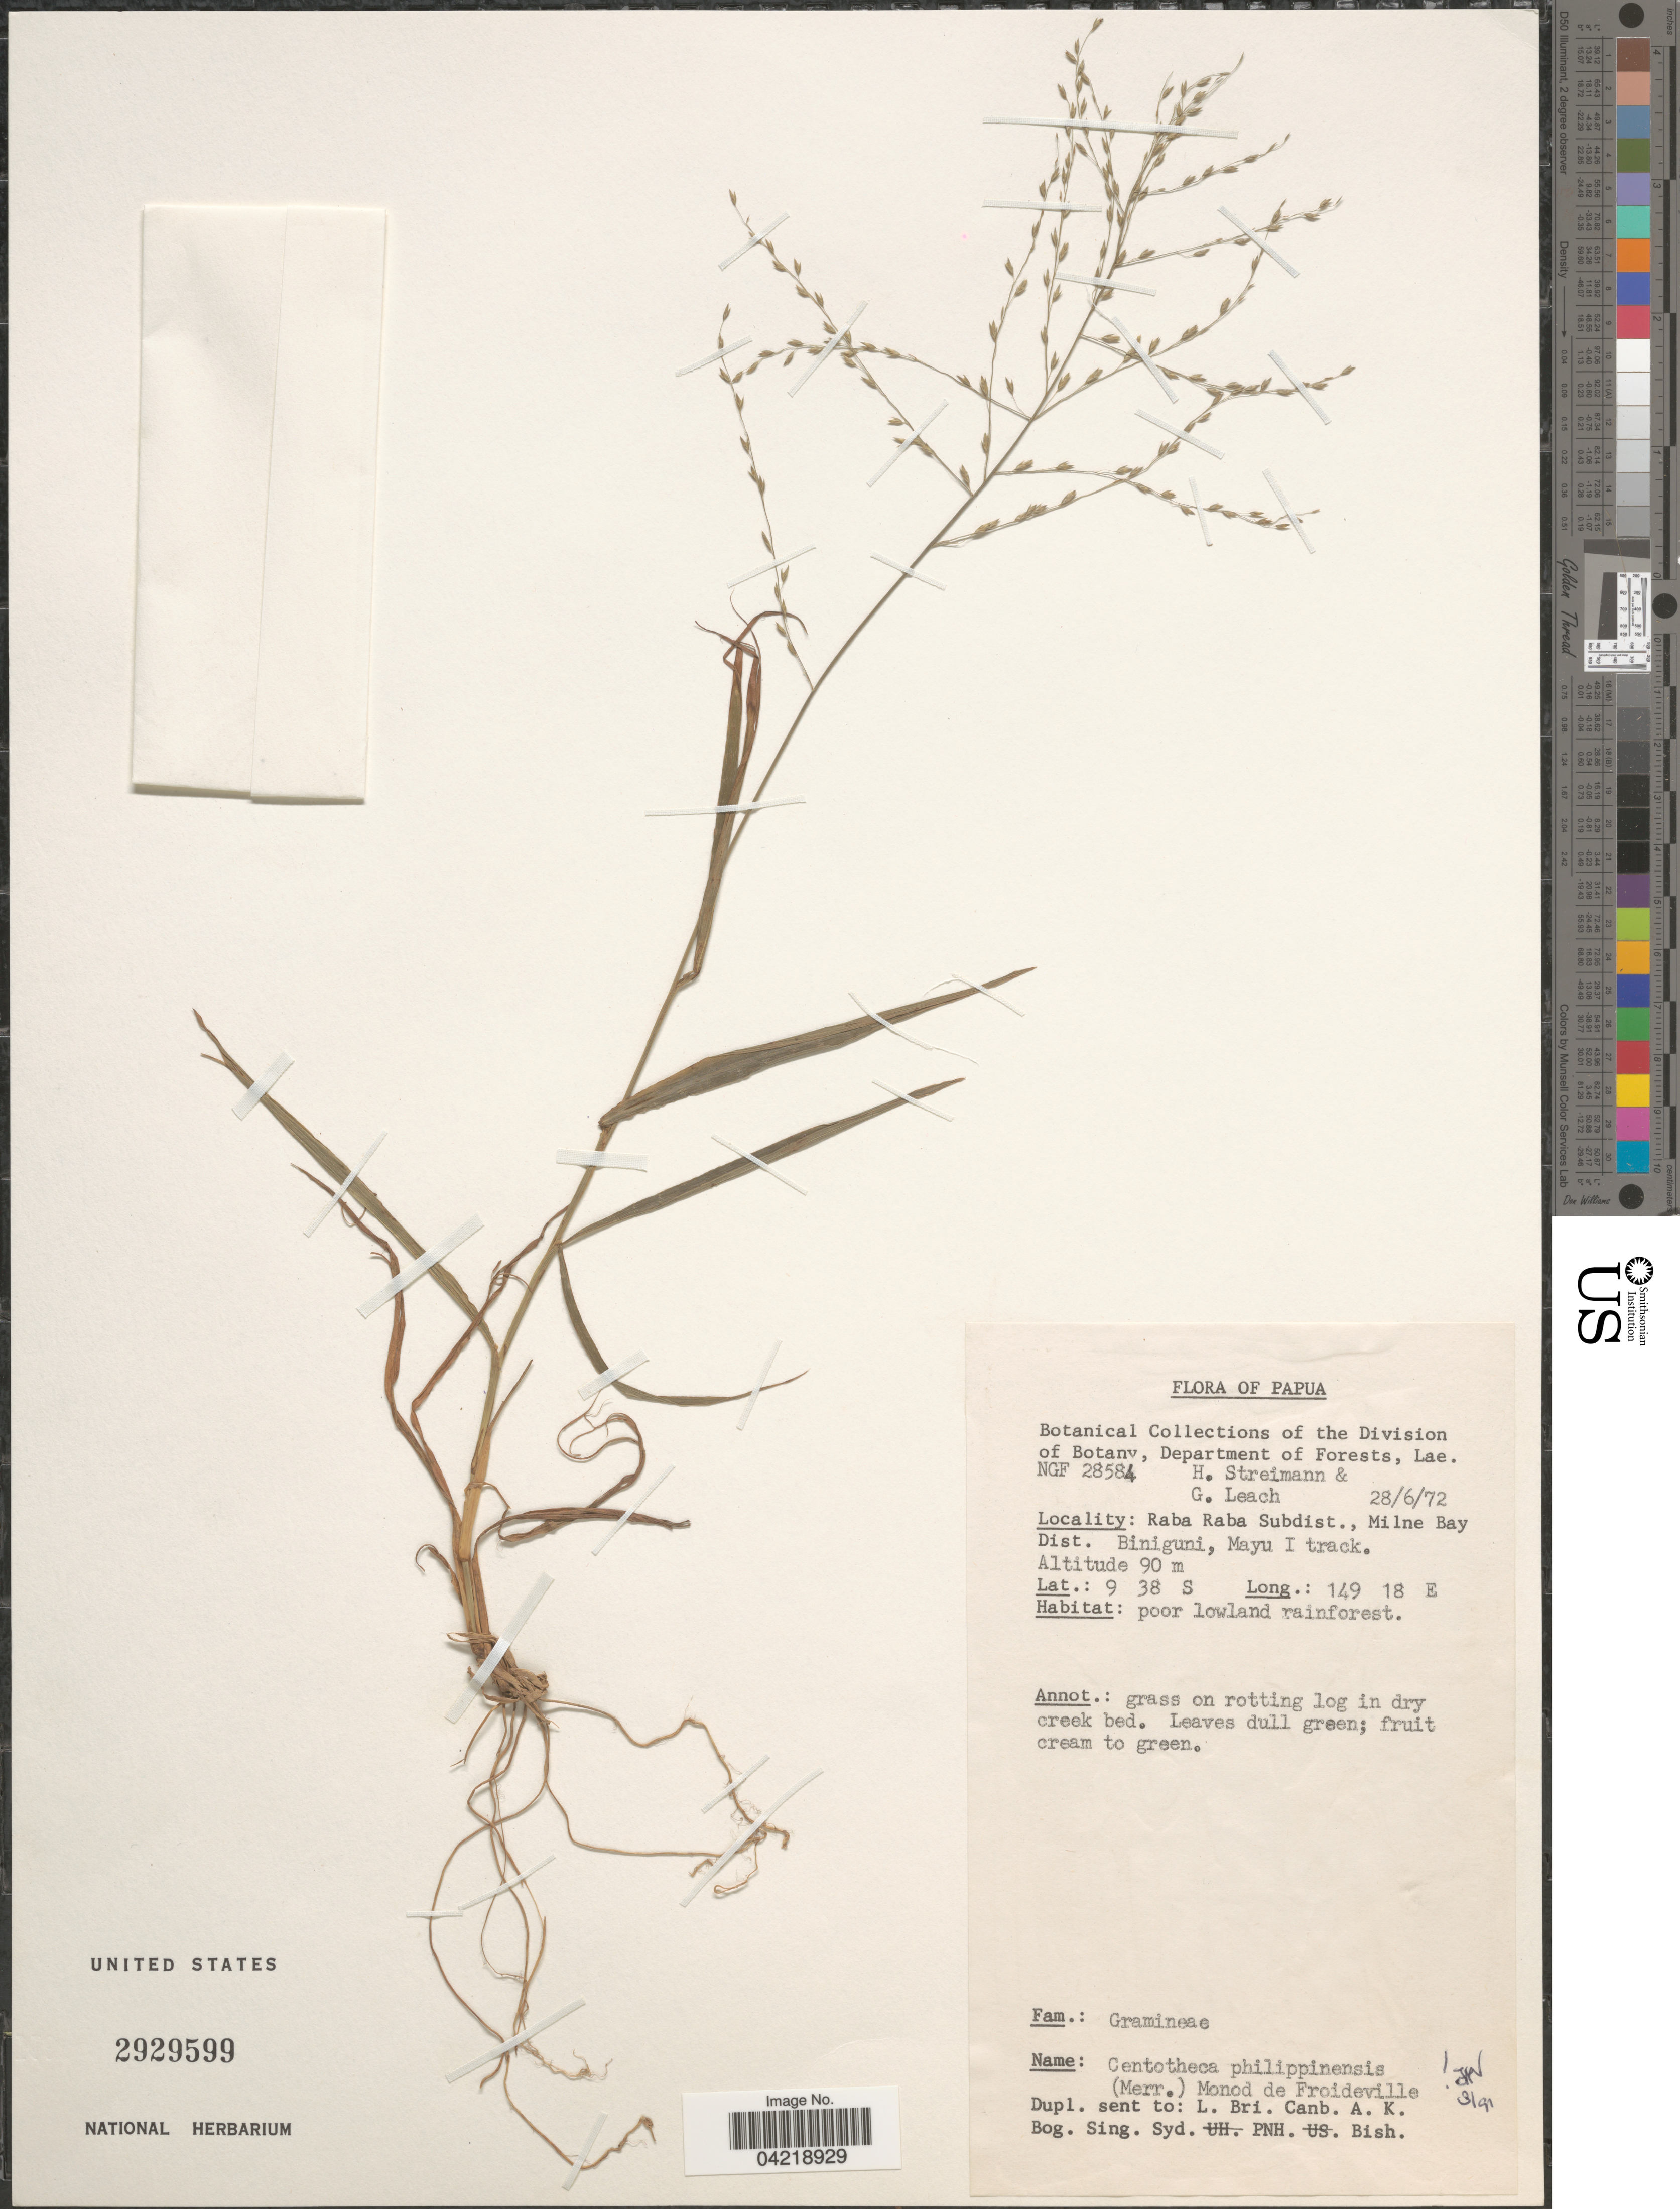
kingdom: Plantae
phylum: Tracheophyta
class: Liliopsida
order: Poales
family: Poaceae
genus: Centotheca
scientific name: Centotheca philippinensis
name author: (Merr.) C. Monod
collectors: H. Streimann & G. Leach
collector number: NGF28584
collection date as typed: Transcribed d/m/y: 28/6/72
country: Papua New Guinea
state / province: Milne Bay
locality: Raba Raba Subdist., Milne Bay Dist. Biniguni, Mayu I track.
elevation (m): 90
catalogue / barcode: US 2929599